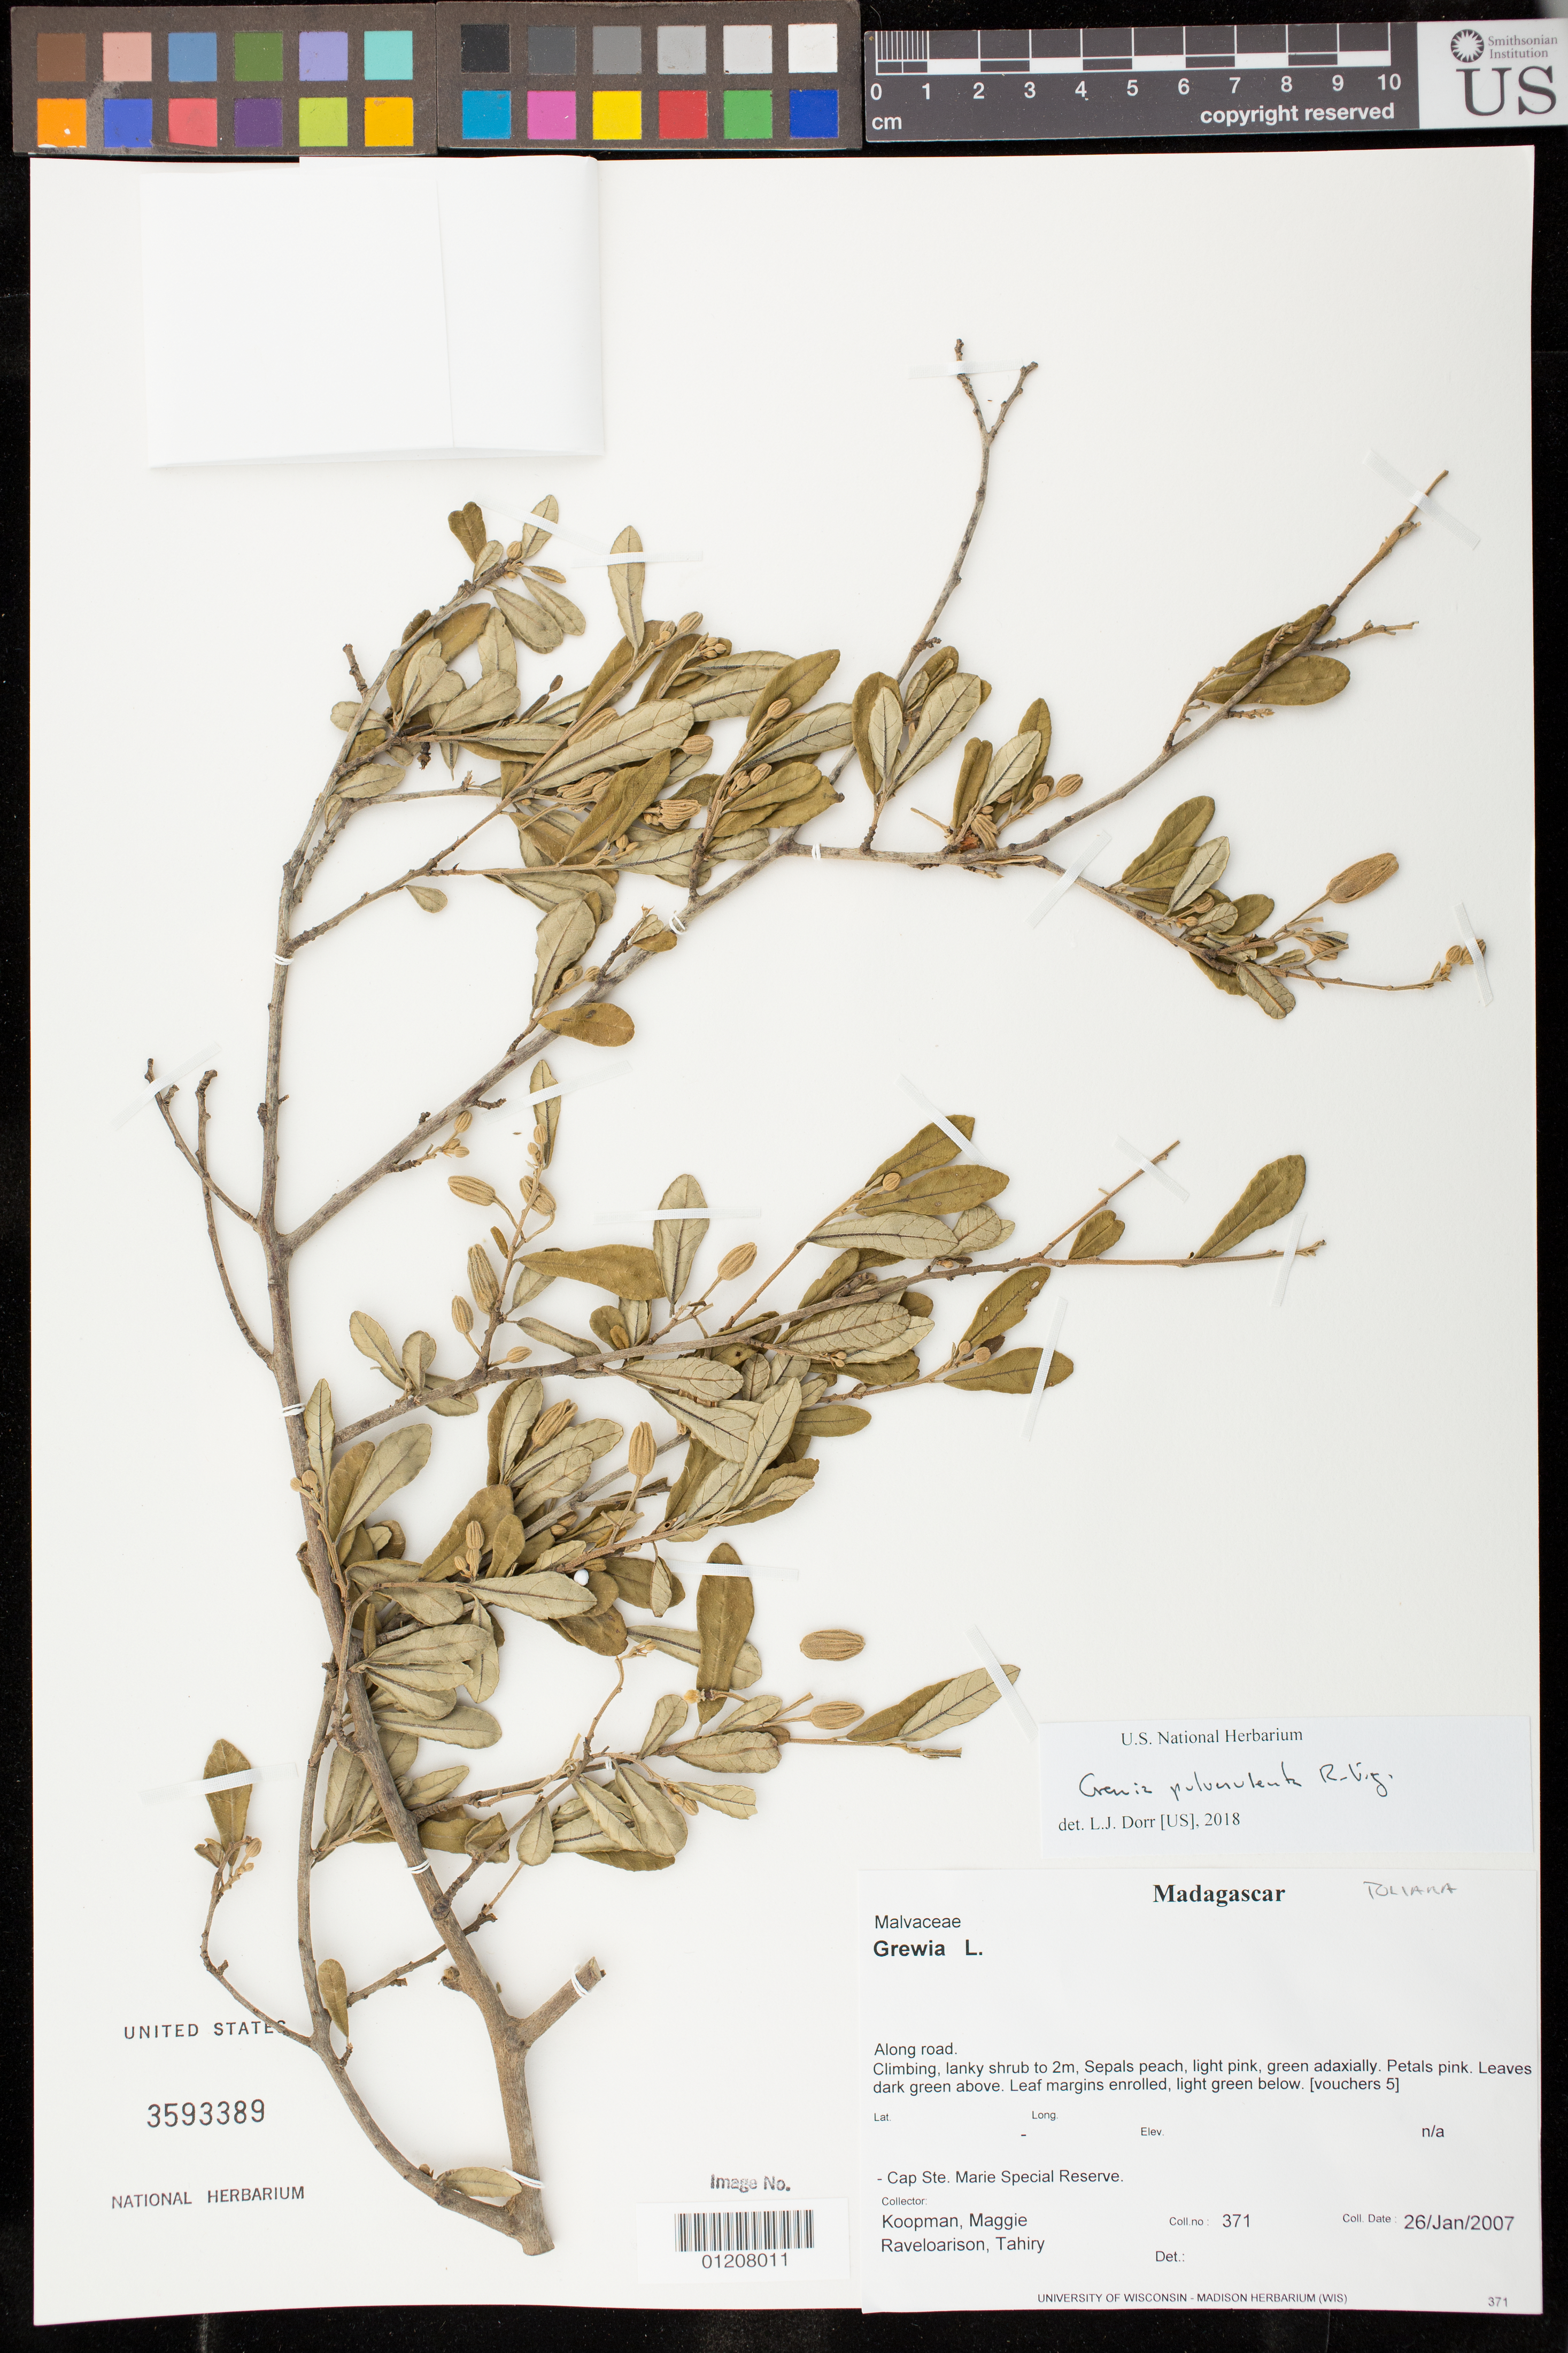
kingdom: Plantae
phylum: Tracheophyta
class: Magnoliopsida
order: Malvales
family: Malvaceae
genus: Grewia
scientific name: Grewia pulverulenta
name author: R. Vig.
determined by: Dorr, L. J., (BOT), Smithsonian Institution - National Museum of Natural History (UNITED STATES)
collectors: M. M. Koopman & T. Raveloarison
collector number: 371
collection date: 2007-01-26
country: Madagascar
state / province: Androy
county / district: Tsiombe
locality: Along Road. Cap Ste. Marie Special Reserve.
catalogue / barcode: US 3593389